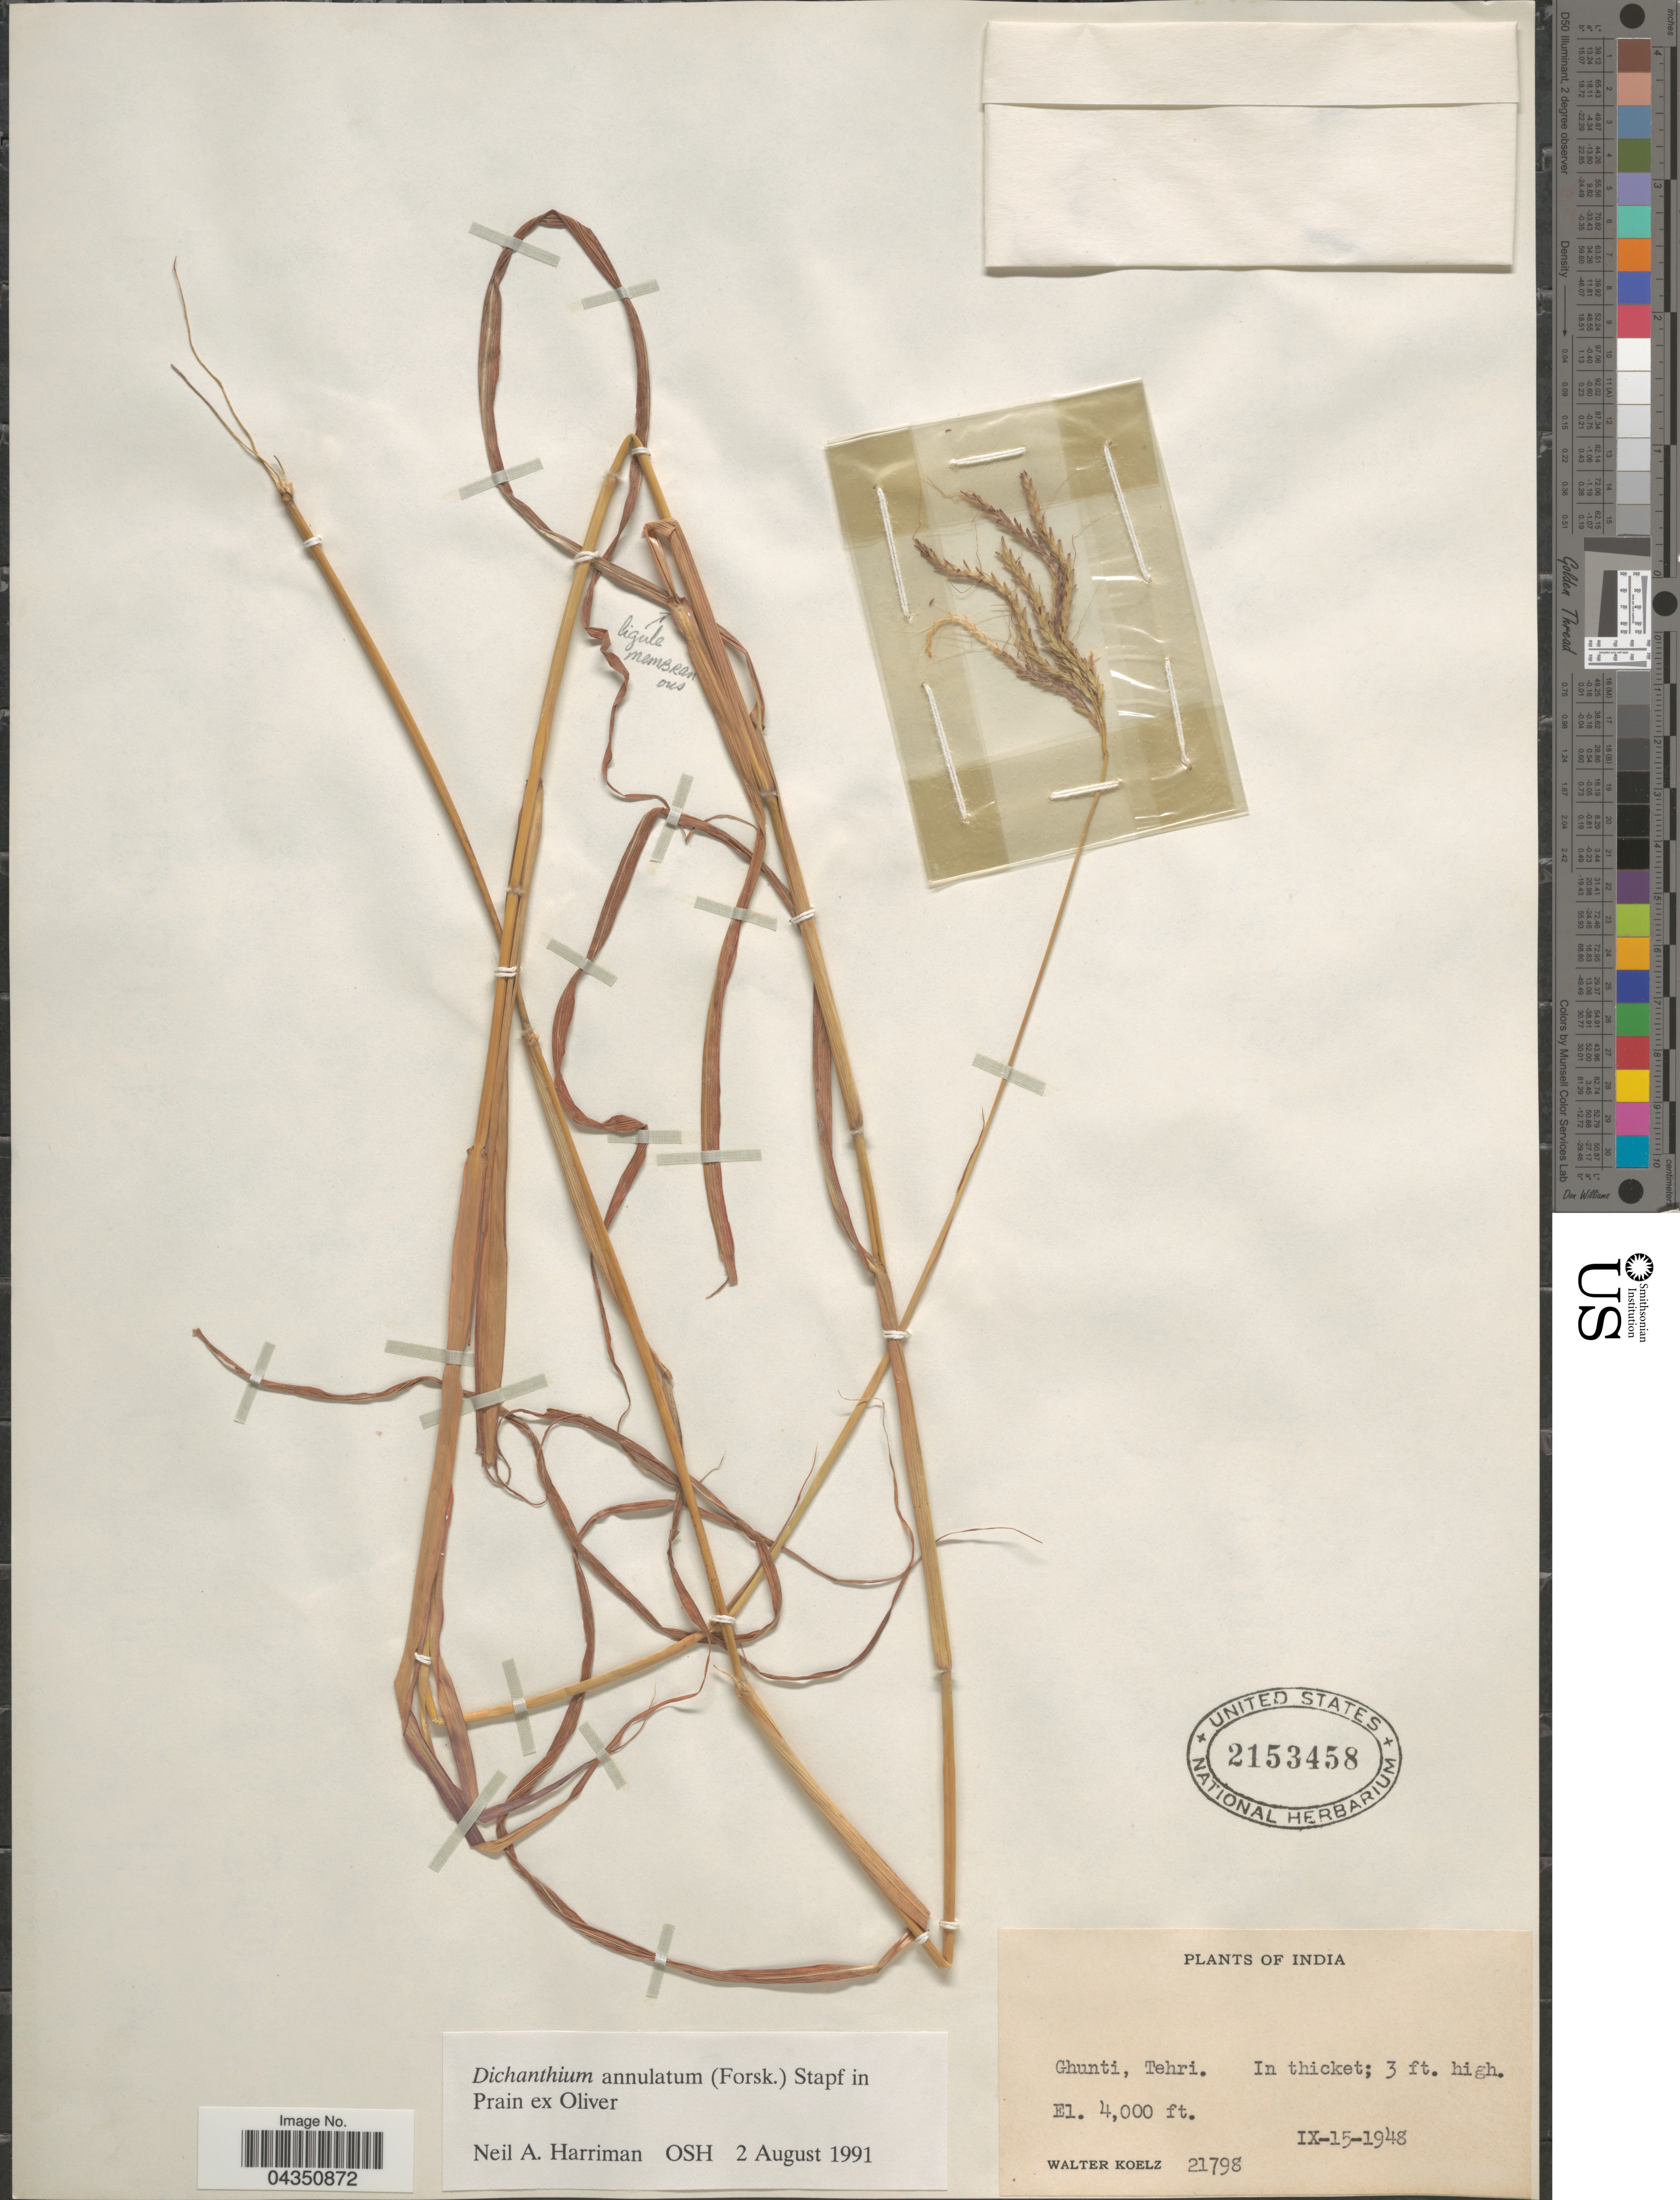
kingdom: Plantae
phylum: Tracheophyta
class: Liliopsida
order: Poales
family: Poaceae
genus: Dichanthium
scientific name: Dichanthium annulatum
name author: (Forssk.) Stapf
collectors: W. N. Koelz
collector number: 21798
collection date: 1948-09-15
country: India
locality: Ghunti, Tehri.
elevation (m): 1219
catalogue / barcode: US 2153458